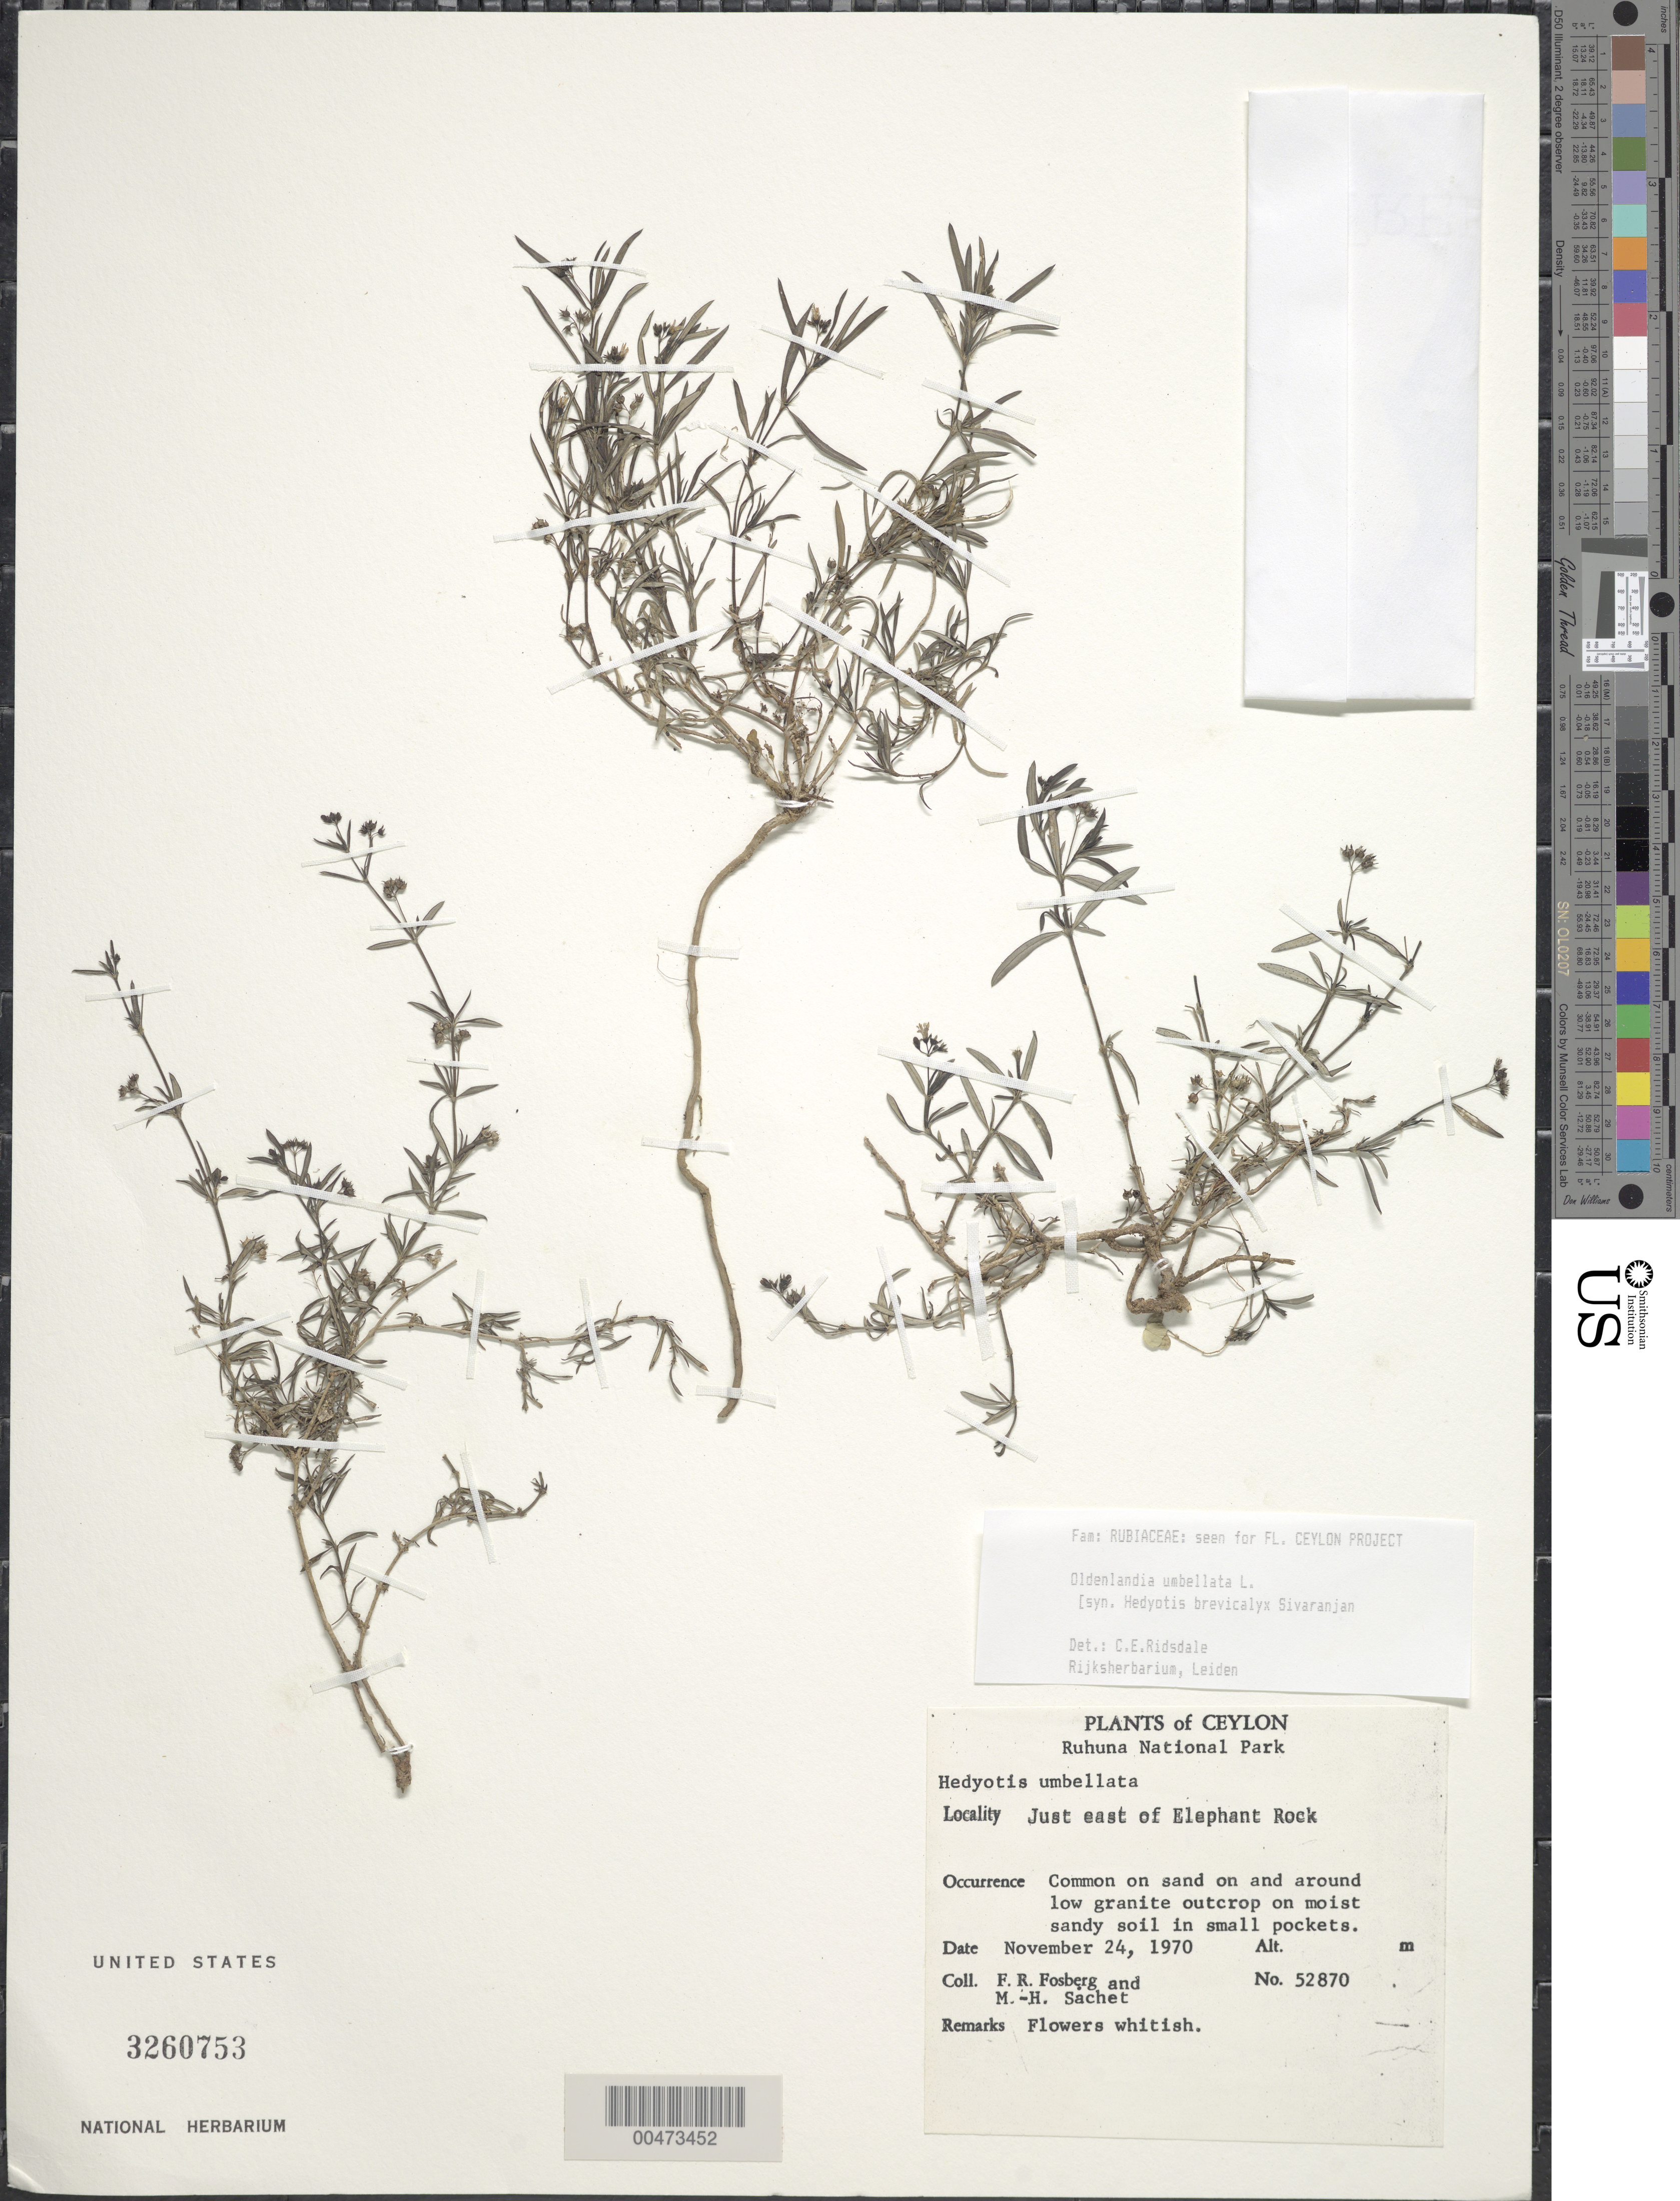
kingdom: Plantae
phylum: Tracheophyta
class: Magnoliopsida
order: Gentianales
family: Rubiaceae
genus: Oldenlandia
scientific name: Oldenlandia umbellata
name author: L.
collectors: F. R. Fosberg & M.-H. Sachet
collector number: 52870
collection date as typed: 24 Nov 1970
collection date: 1970-11-24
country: Sri Lanka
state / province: Southern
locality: Ruhuna Natl Park, just E of Elephant Rock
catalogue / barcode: US 3260753